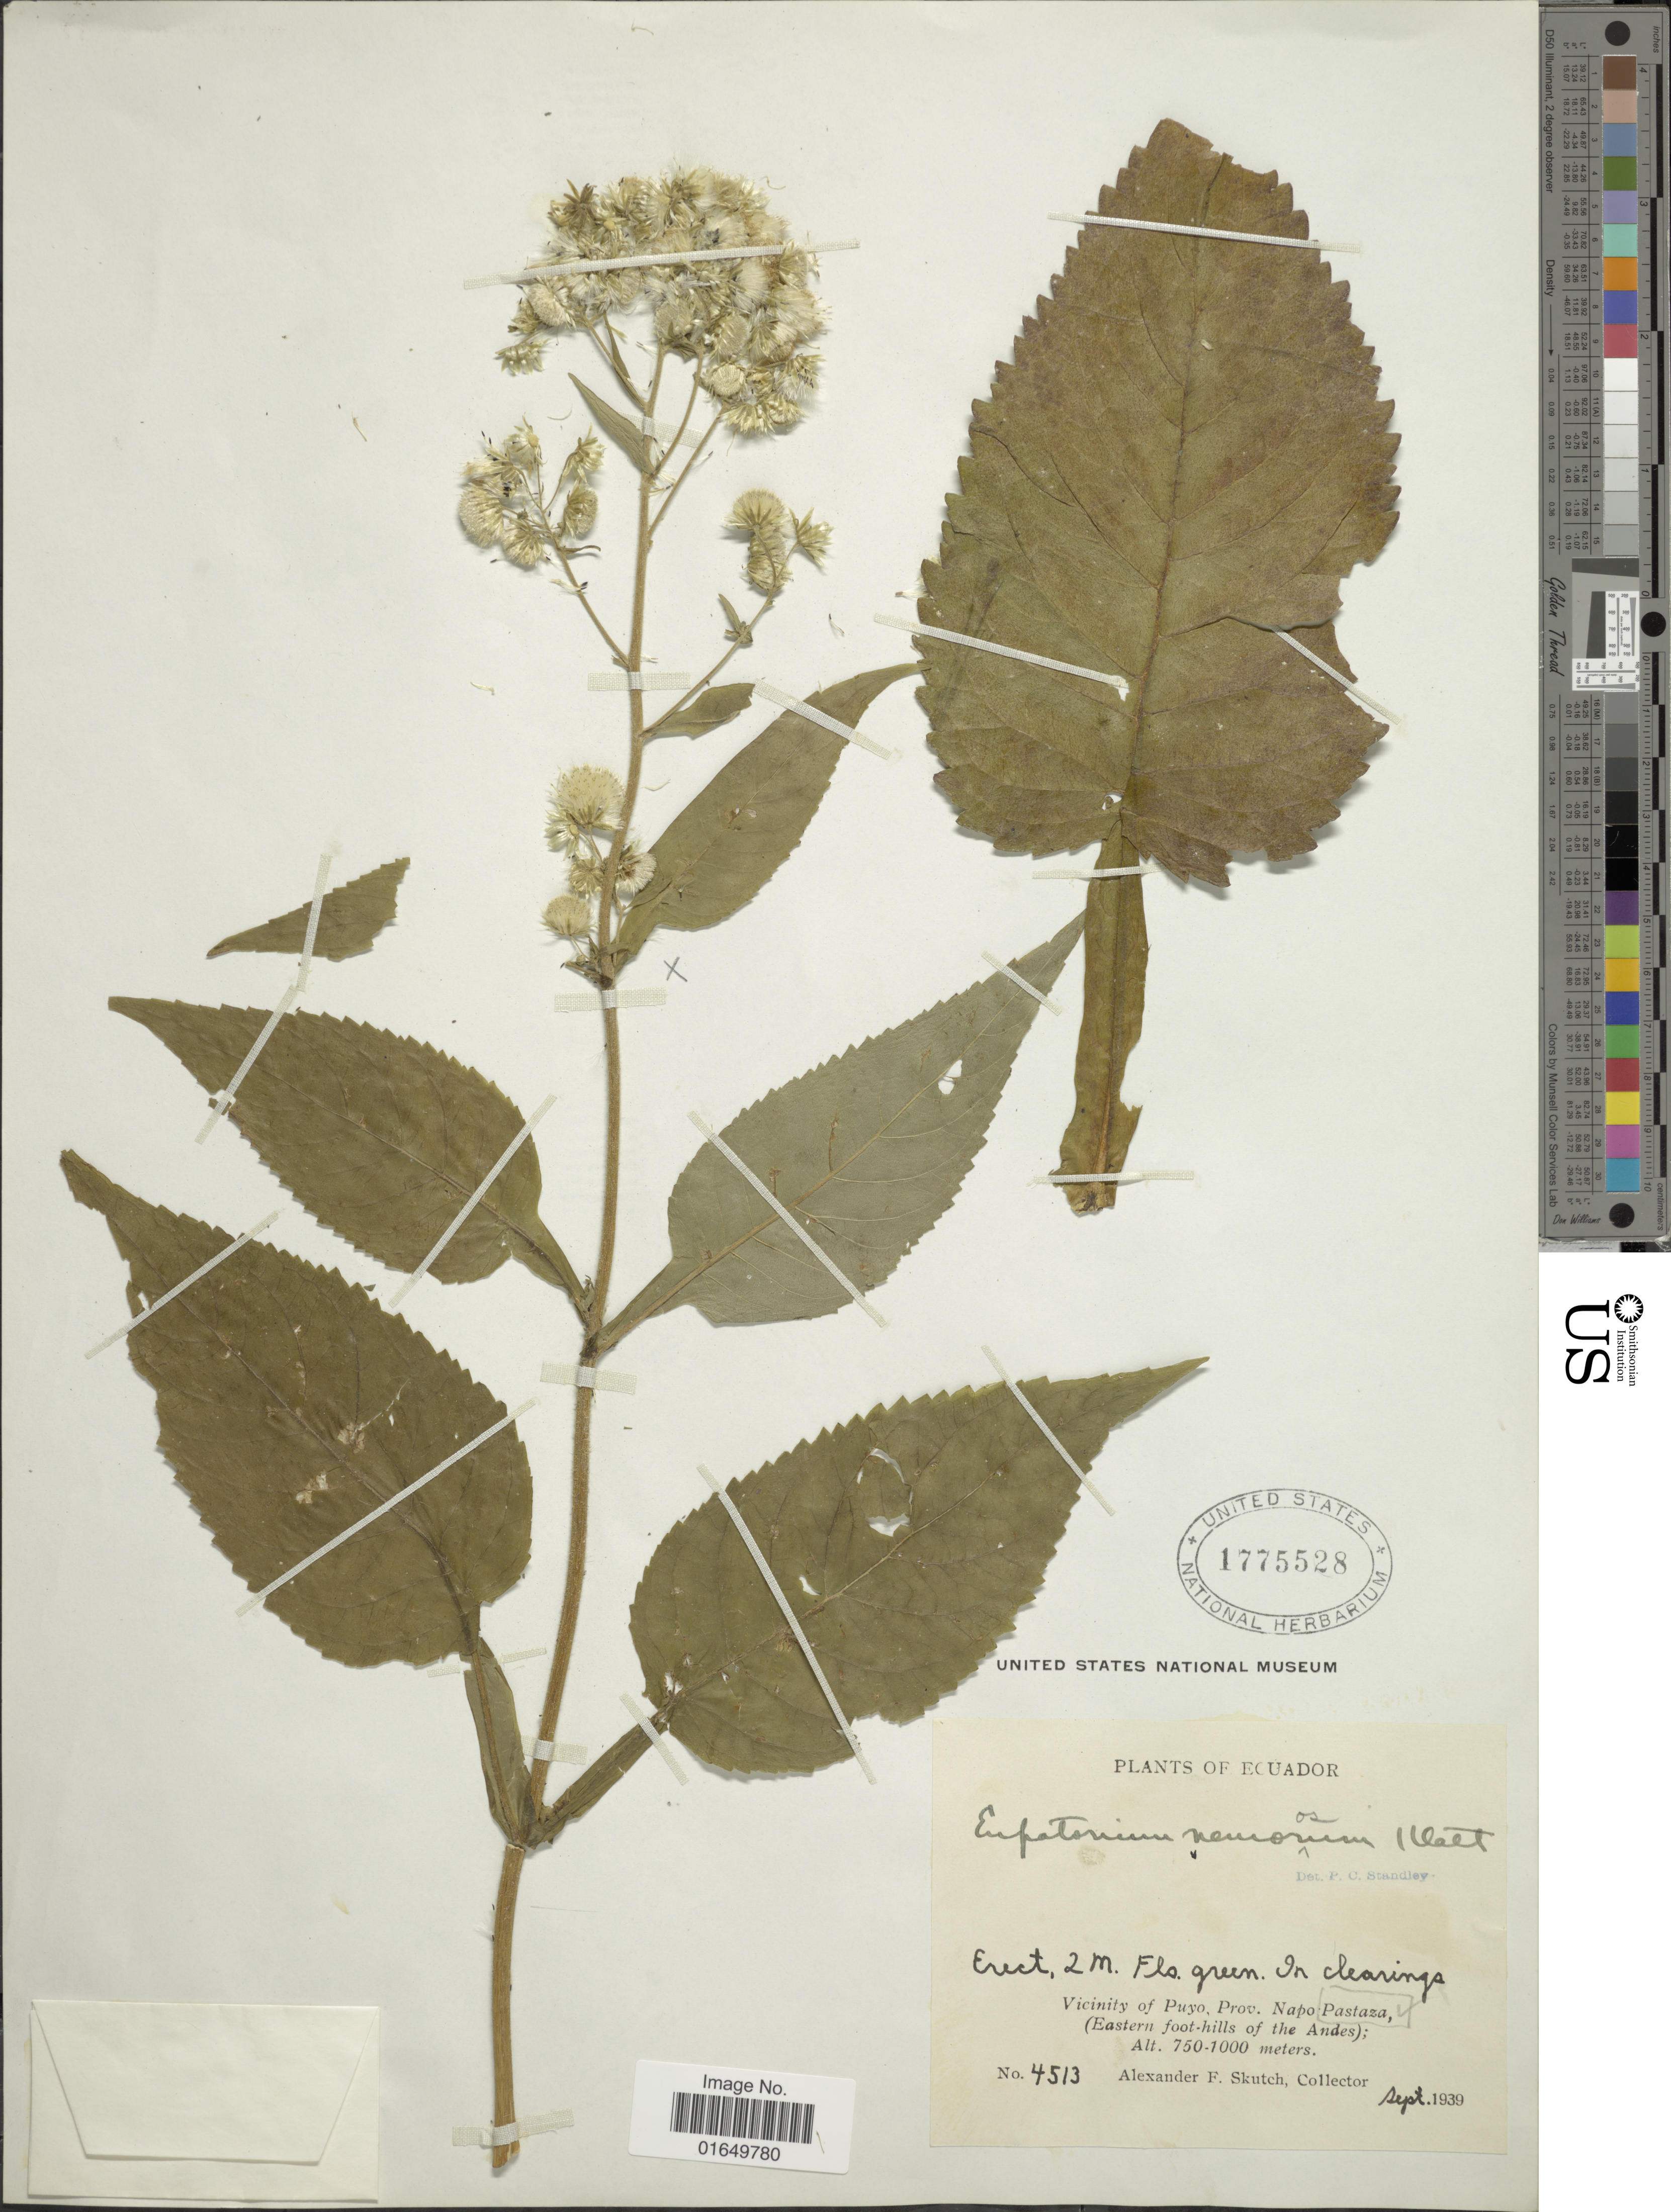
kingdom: Plantae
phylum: Tracheophyta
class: Magnoliopsida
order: Asterales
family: Asteraceae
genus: Polyanthina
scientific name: Polyanthina nemorosa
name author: (Klatt) R.M. King & H. Rob.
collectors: A. F. Skutch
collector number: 4513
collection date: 1939-09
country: Ecuador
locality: Vicinity of Puyo. Prov. Napo Pastaza, (Eastern foot-hills of the Andes)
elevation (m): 750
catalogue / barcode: US 1775528